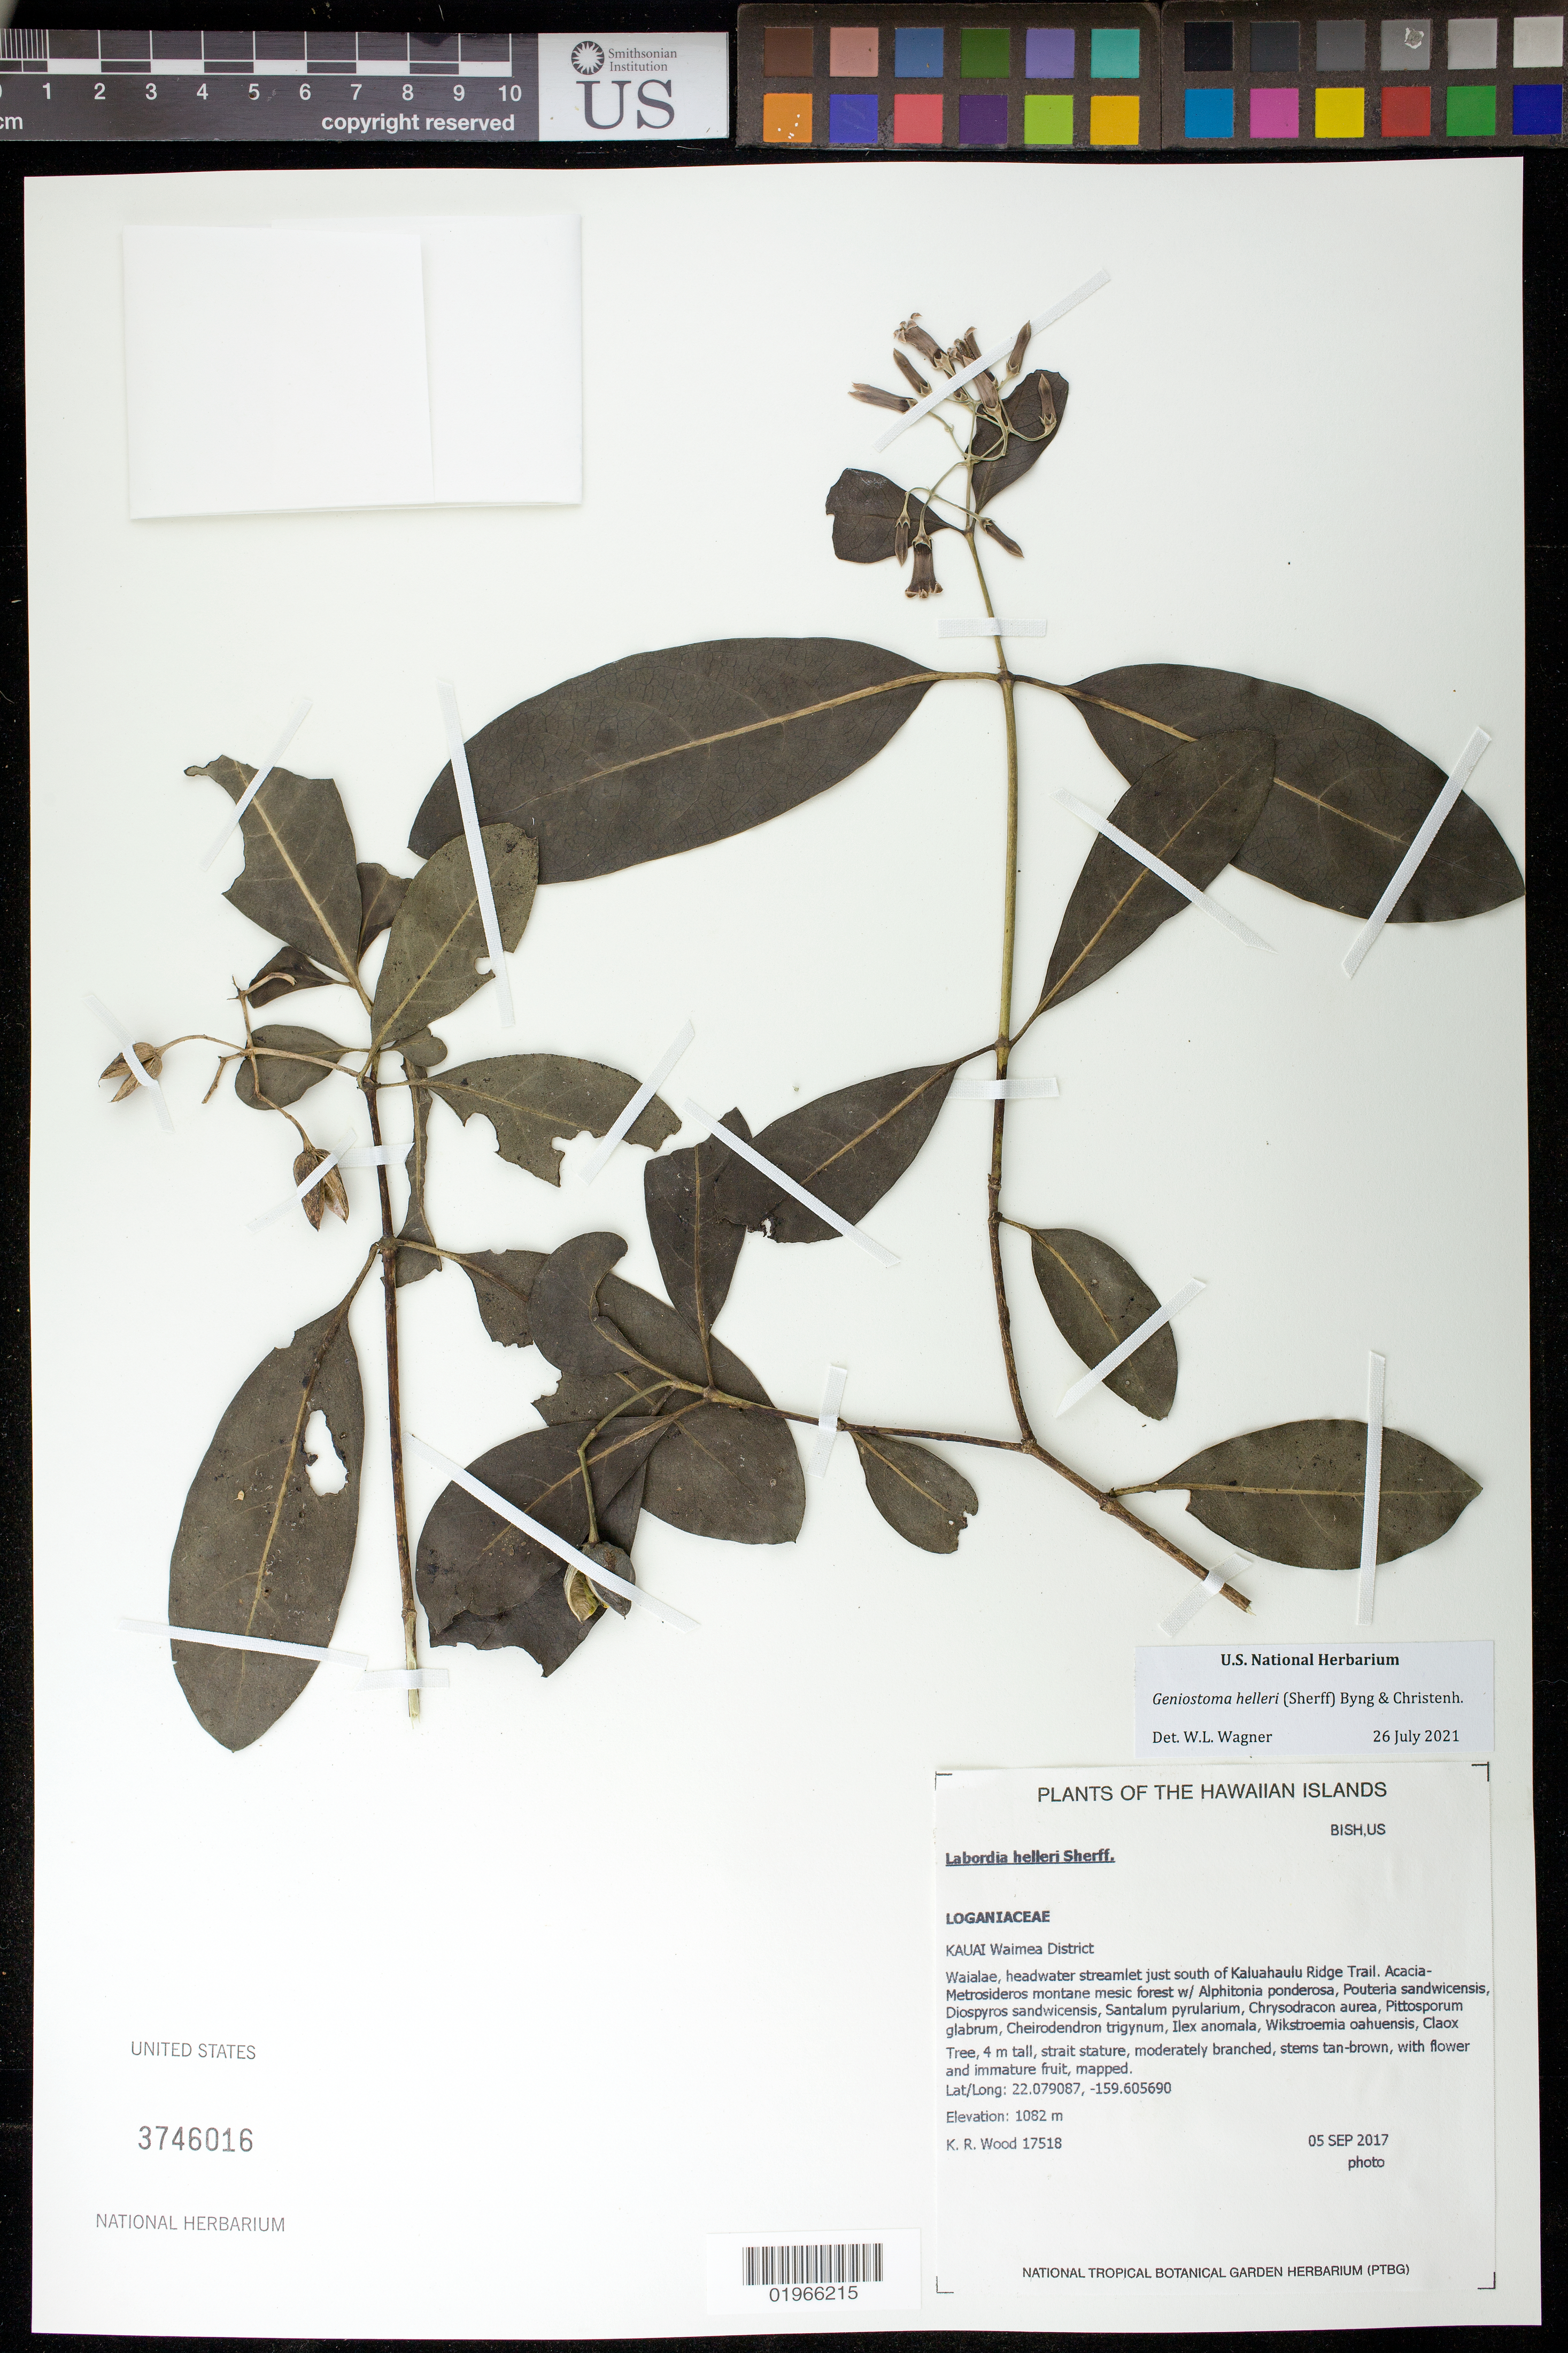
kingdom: Plantae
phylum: Tracheophyta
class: Magnoliopsida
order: Gentianales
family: Loganiaceae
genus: Geniostoma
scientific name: Geniostoma helleri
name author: (Sherff) Byng & Christenh.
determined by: Wagner, W. L., (BOT), Smithsonian Institution - National Museum of Natural History (UNITED STATES)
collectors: K. R. Wood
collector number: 17518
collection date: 2017-09-05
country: United States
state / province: Hawaii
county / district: Kauai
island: Kaua'i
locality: Waimea District, Waialae, headwater streamlet just south of Kaluahaulu Ridge trail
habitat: Montane mesic forest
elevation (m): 1082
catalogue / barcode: US 3746016